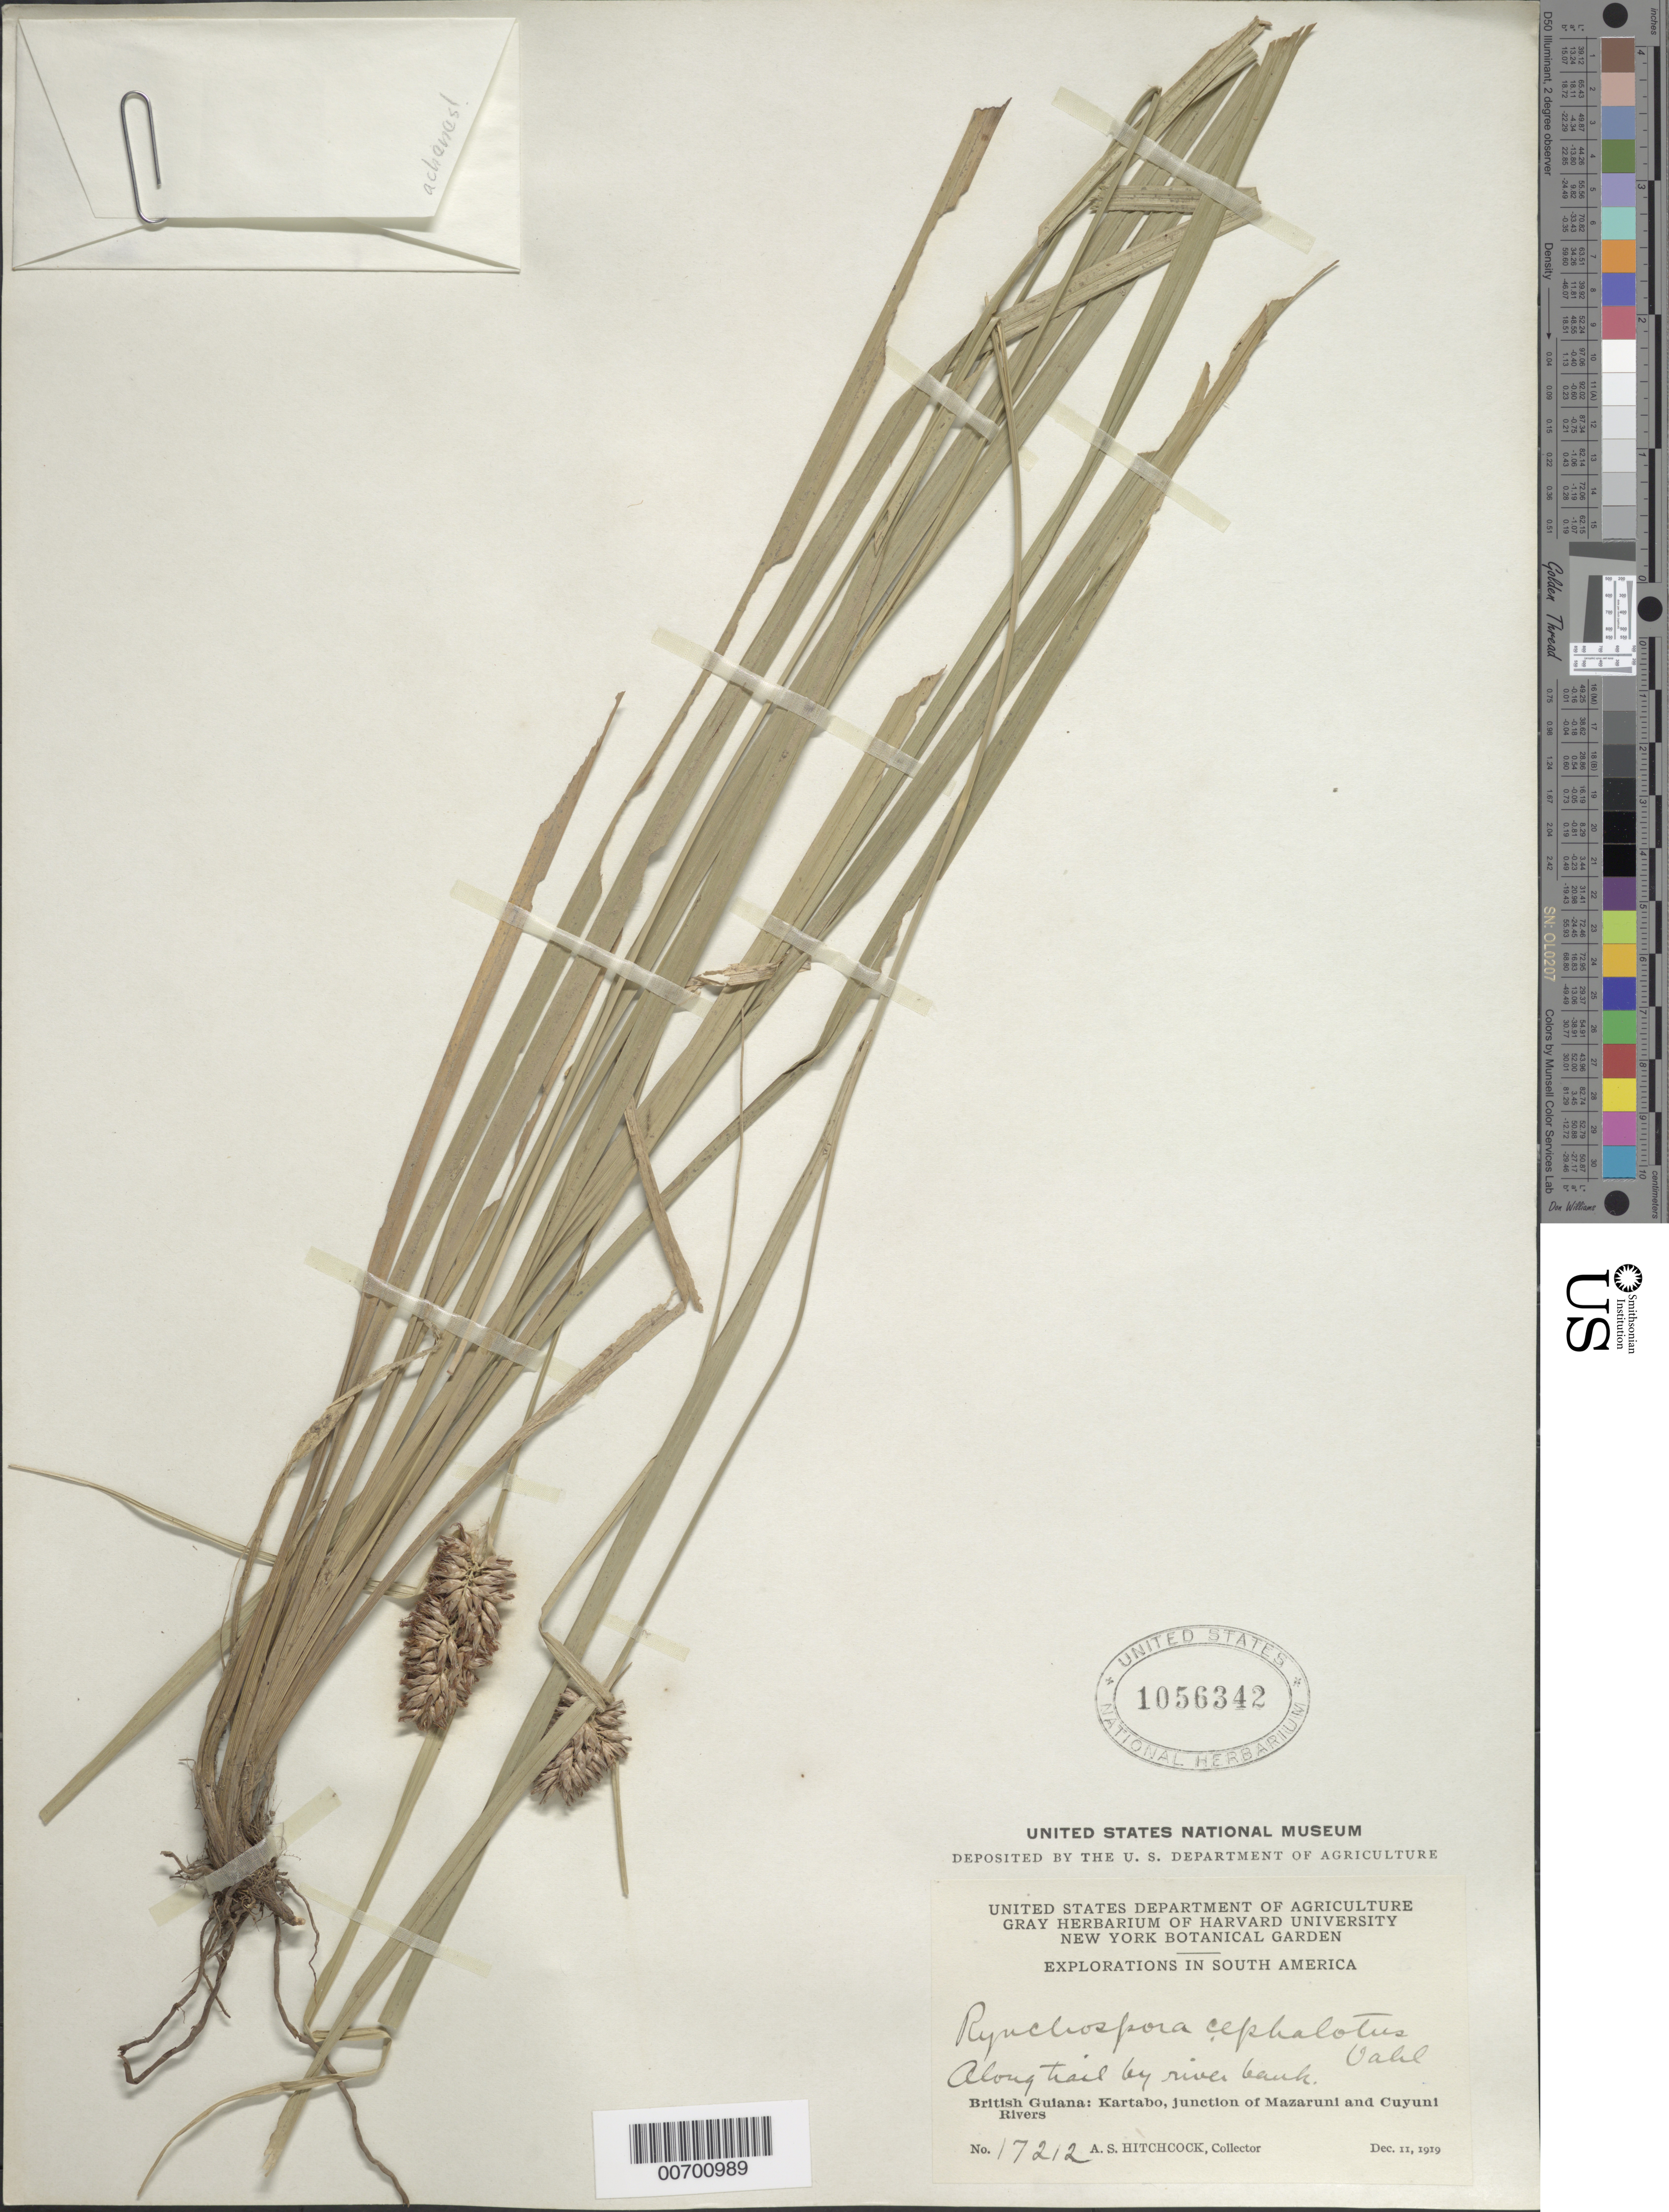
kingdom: Plantae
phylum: Tracheophyta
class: Liliopsida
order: Poales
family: Cyperaceae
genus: Rhynchospora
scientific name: Rhynchospora cephalotes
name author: (L.) Vahl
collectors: A. S. Hitchcock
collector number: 17212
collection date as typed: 11-Dec-19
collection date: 1919-12-11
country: Guyana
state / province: Cuyuni-Mazaruni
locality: Kartabo Station, junction of Mazaruni and Cuyuni Rivers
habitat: Along trail by river bank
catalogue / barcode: US 1056342